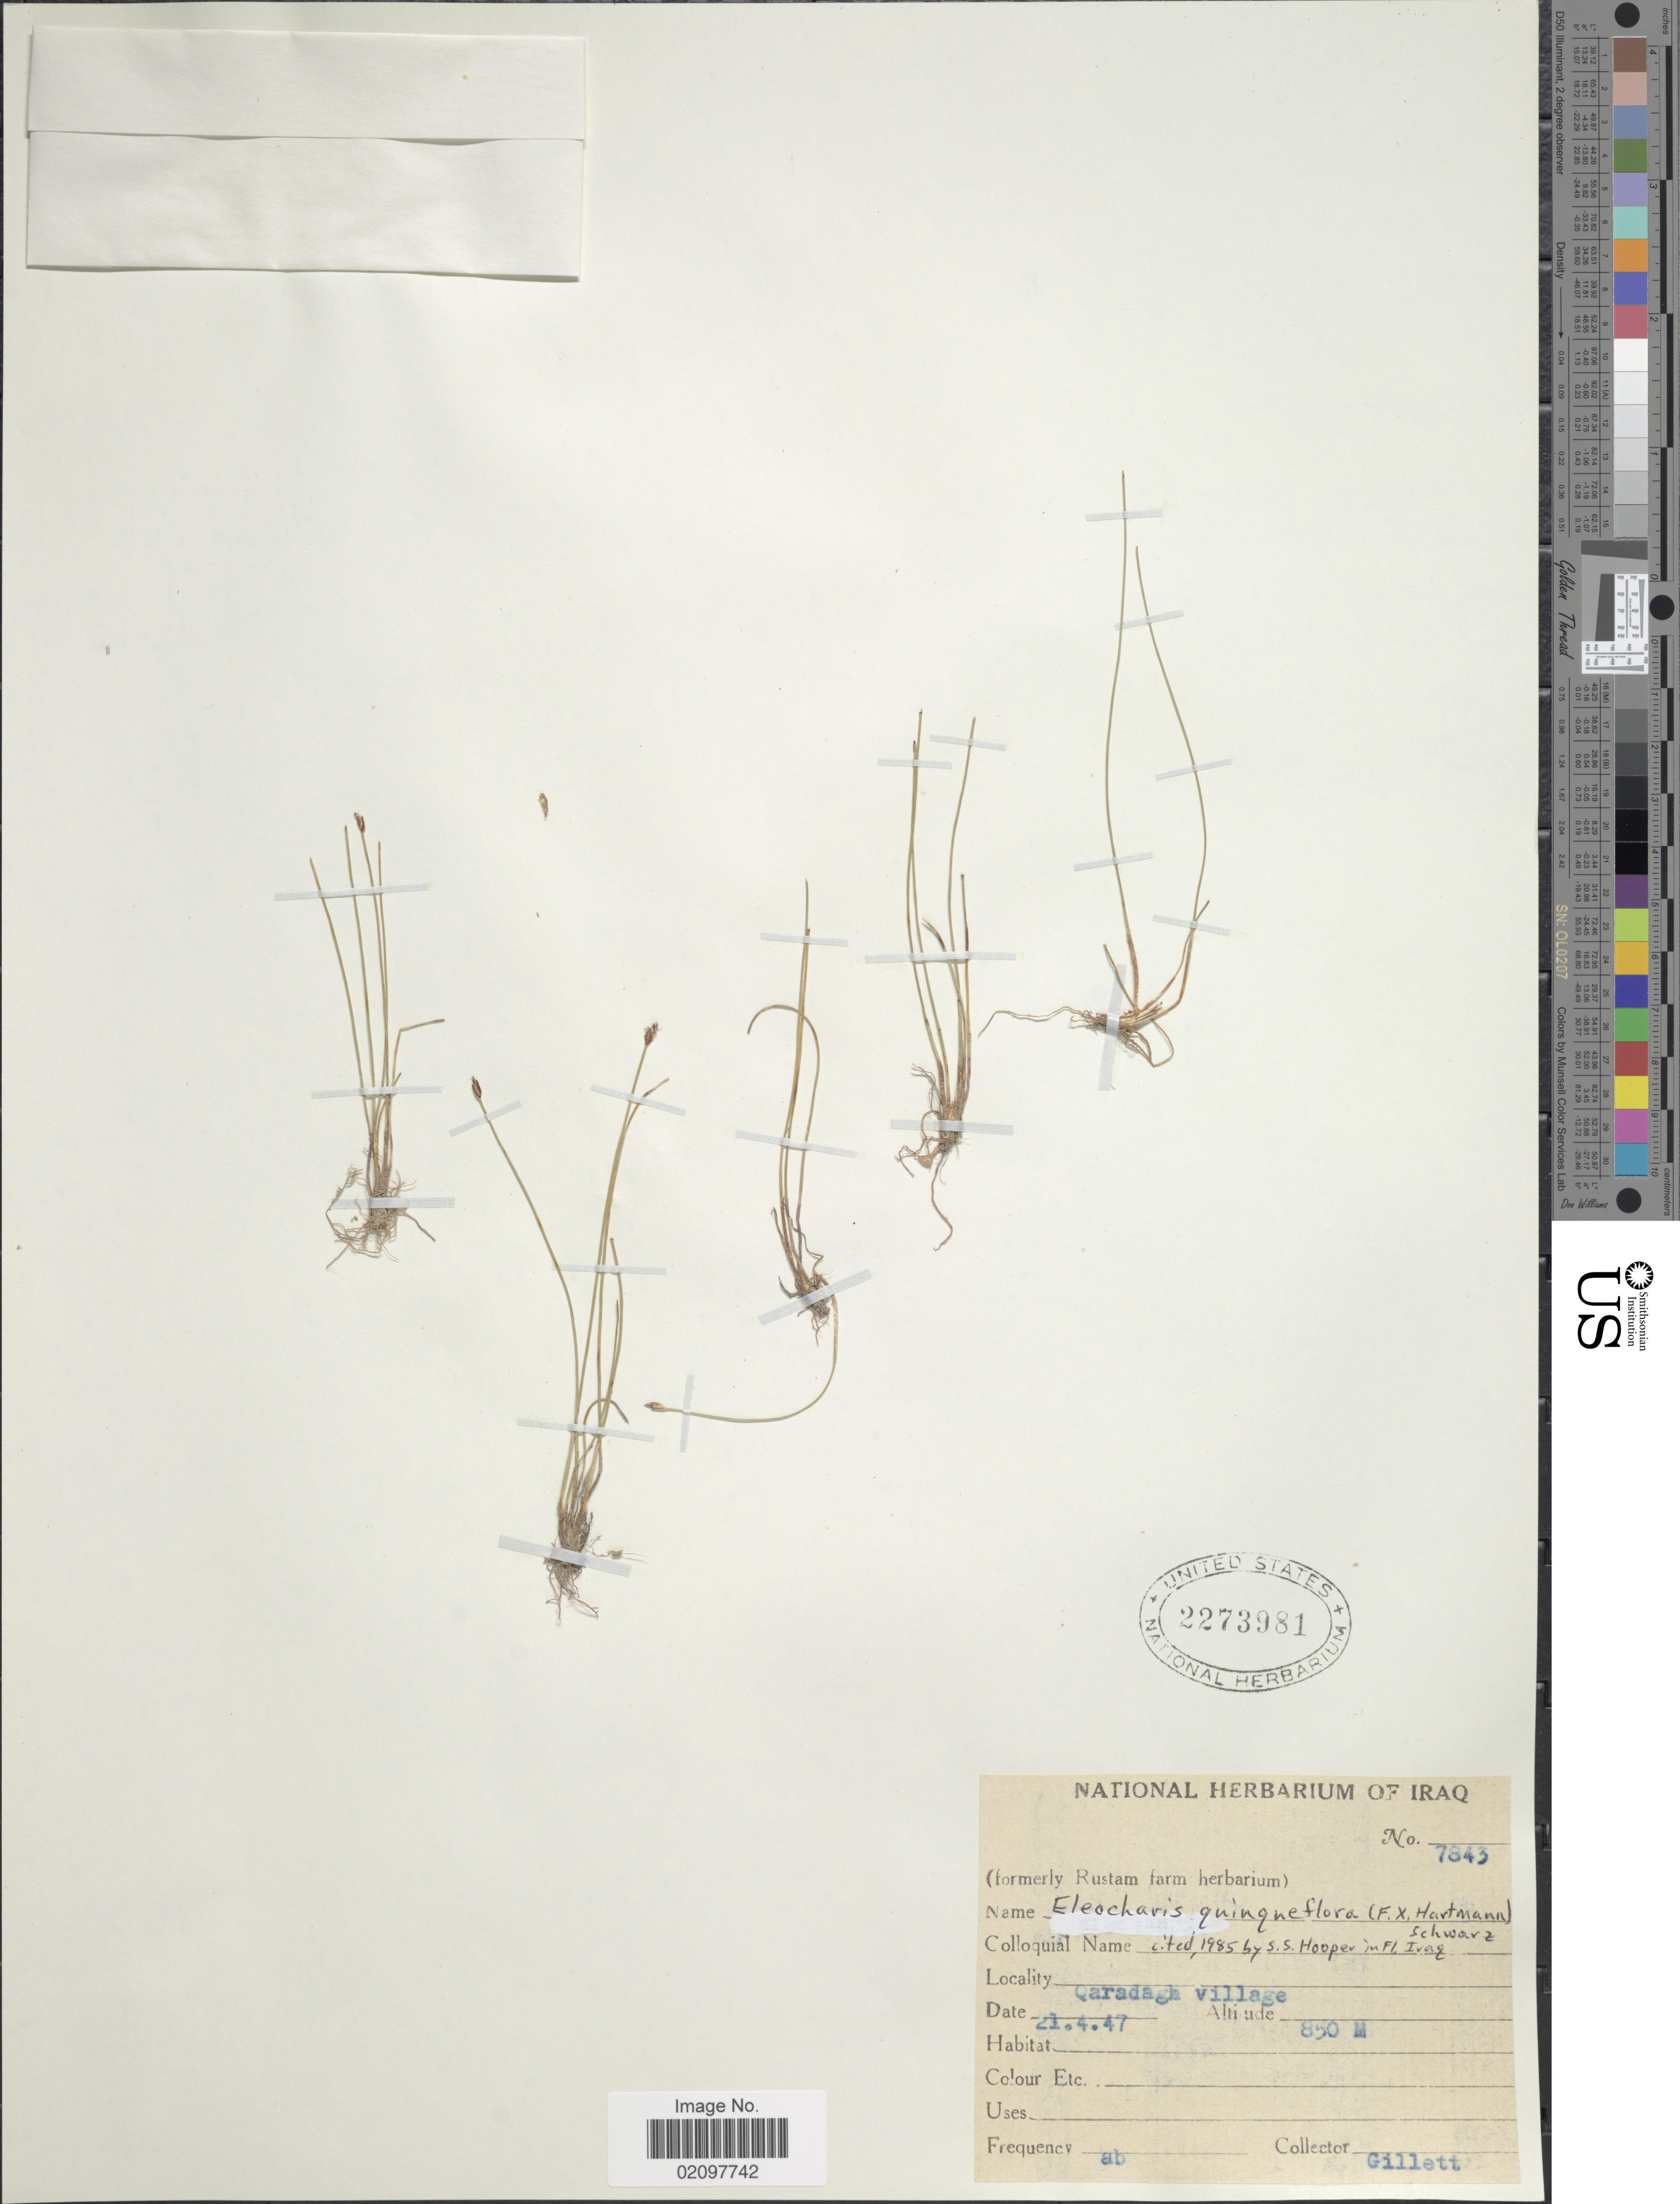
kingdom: Plantae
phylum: Tracheophyta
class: Liliopsida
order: Poales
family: Cyperaceae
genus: Eleocharis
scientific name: Eleocharis quinqueflora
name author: (Hartmann) O. Schwarz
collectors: Gillett, --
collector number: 7843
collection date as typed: Transcribed d/m/y: 21/4/47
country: Iraq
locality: Qaradagh Village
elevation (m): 850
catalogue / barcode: US 2273981